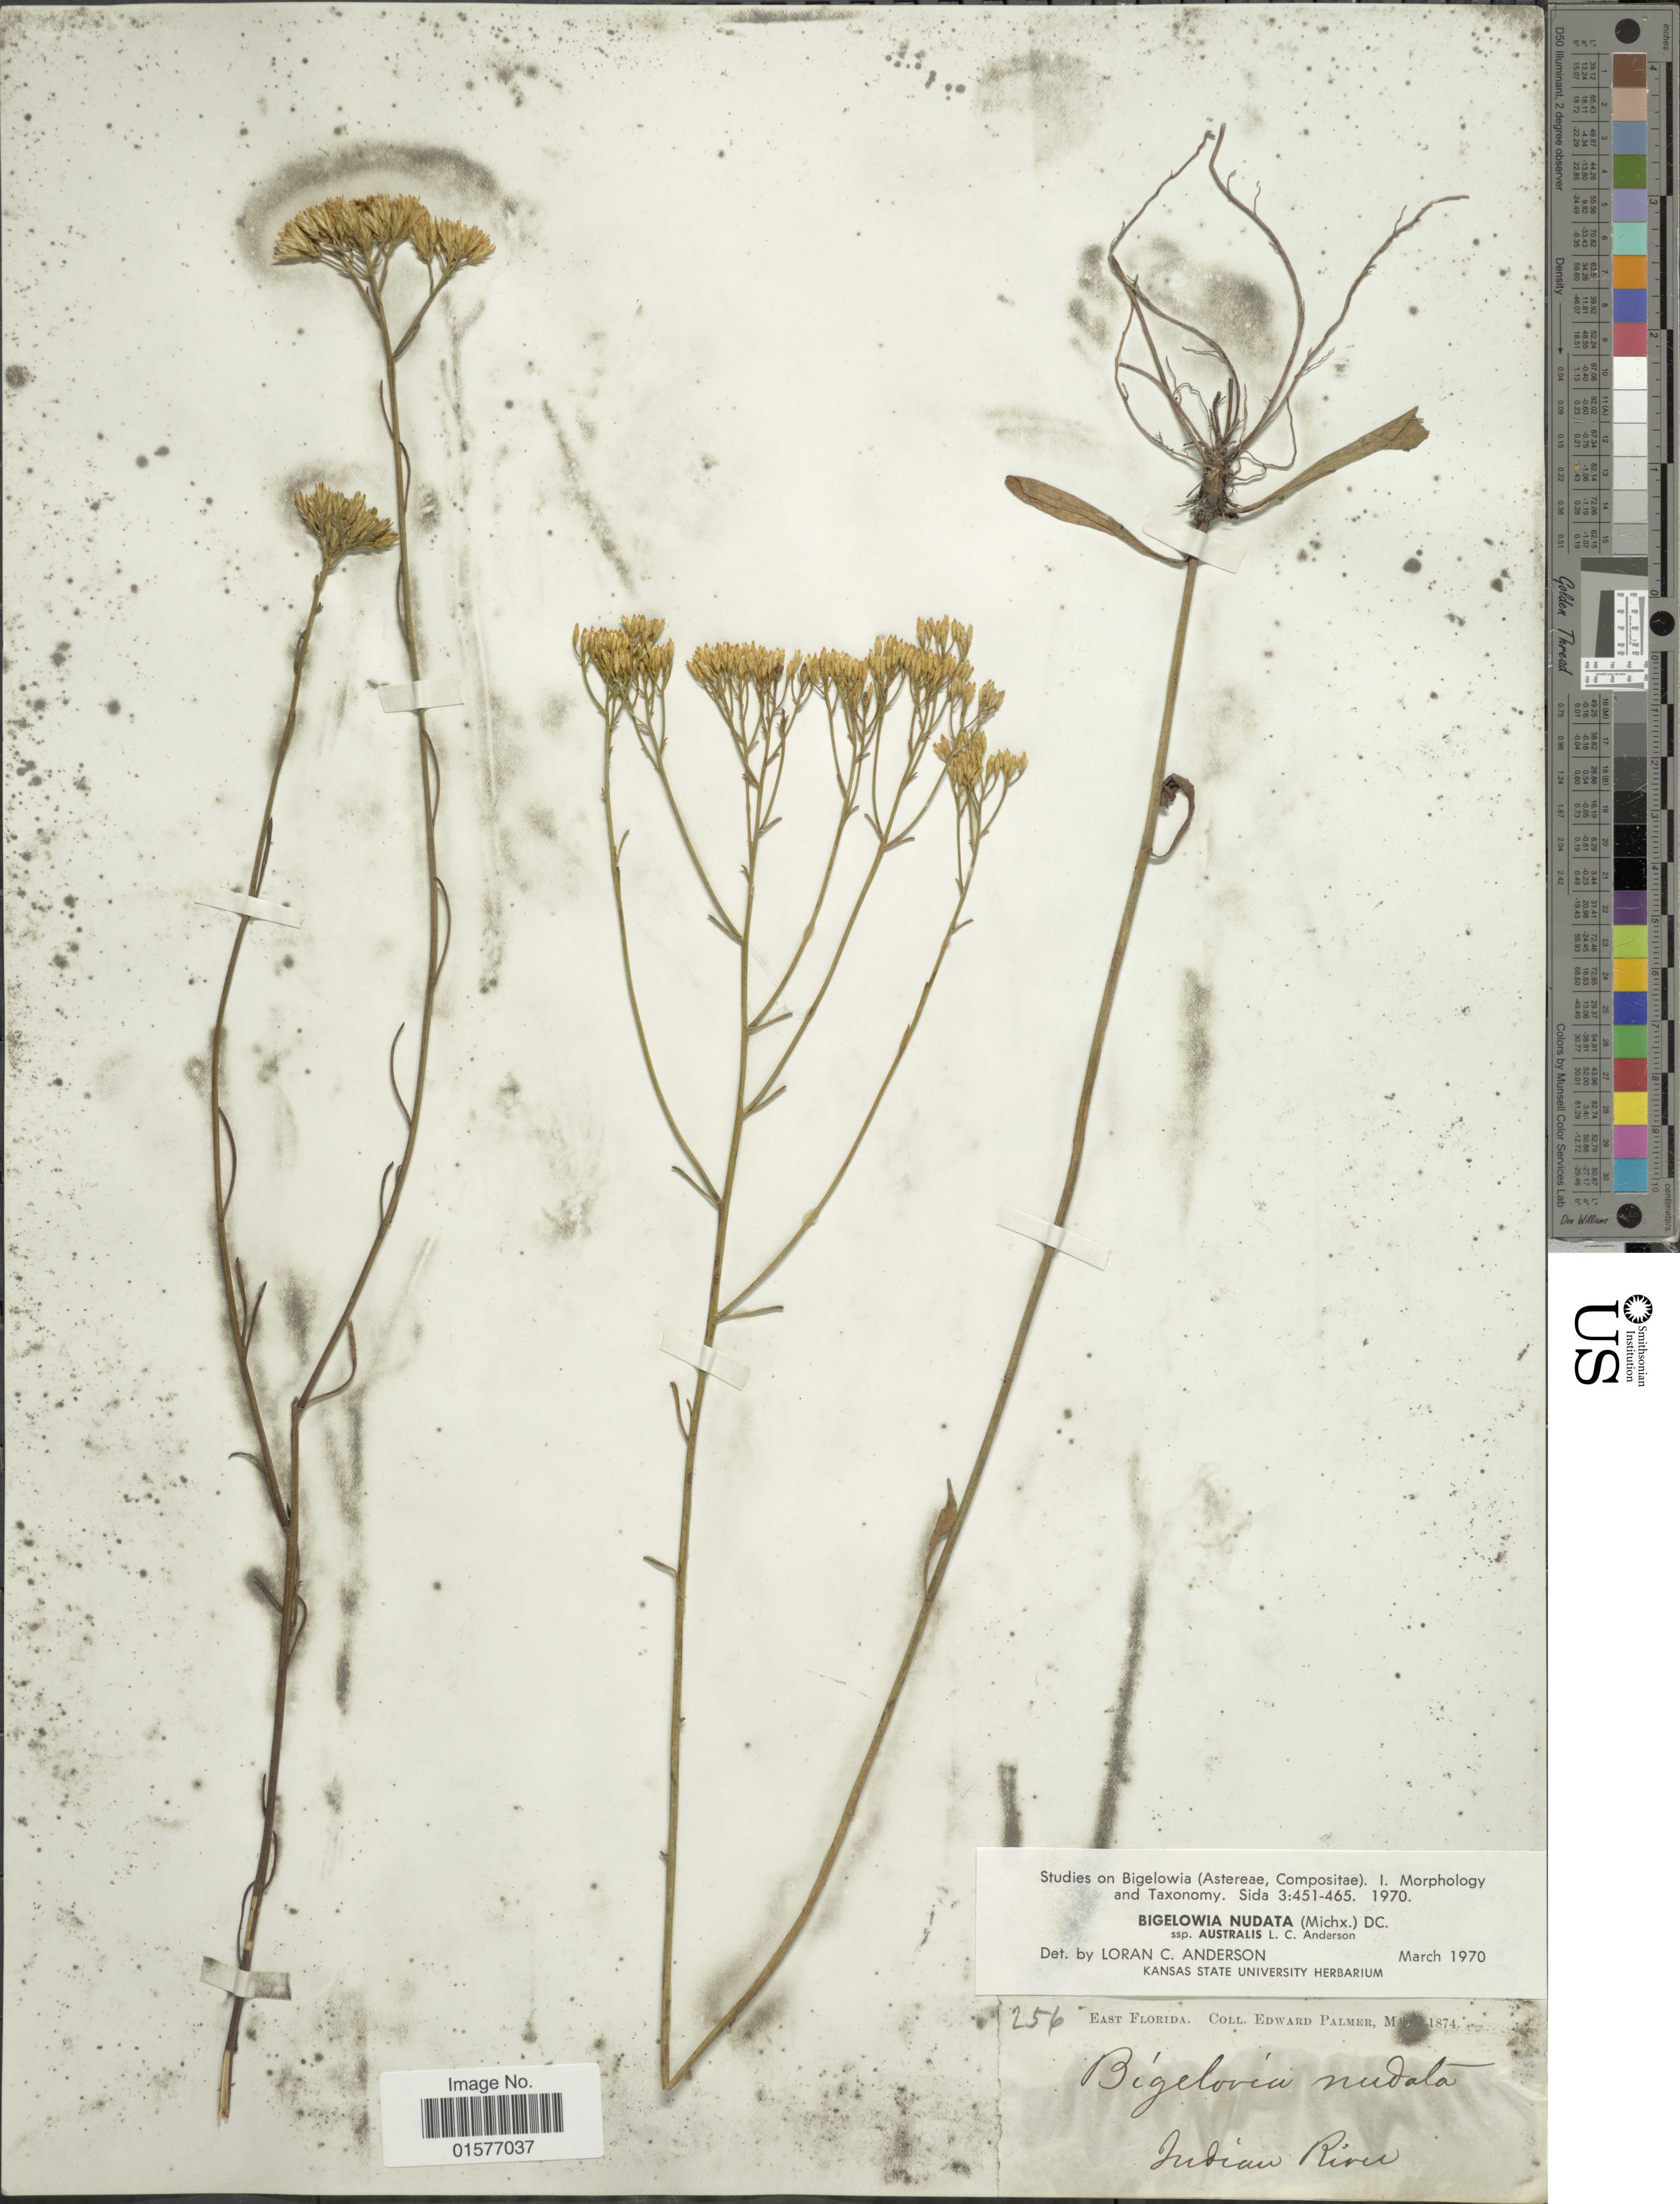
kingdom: Plantae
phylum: Tracheophyta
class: Magnoliopsida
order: Asterales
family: Asteraceae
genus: Bigelowia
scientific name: Bigelowia nudata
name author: (Michx.) DC.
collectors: E. Palmer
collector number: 256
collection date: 1874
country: United States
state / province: Florida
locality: East Florida, Indian River